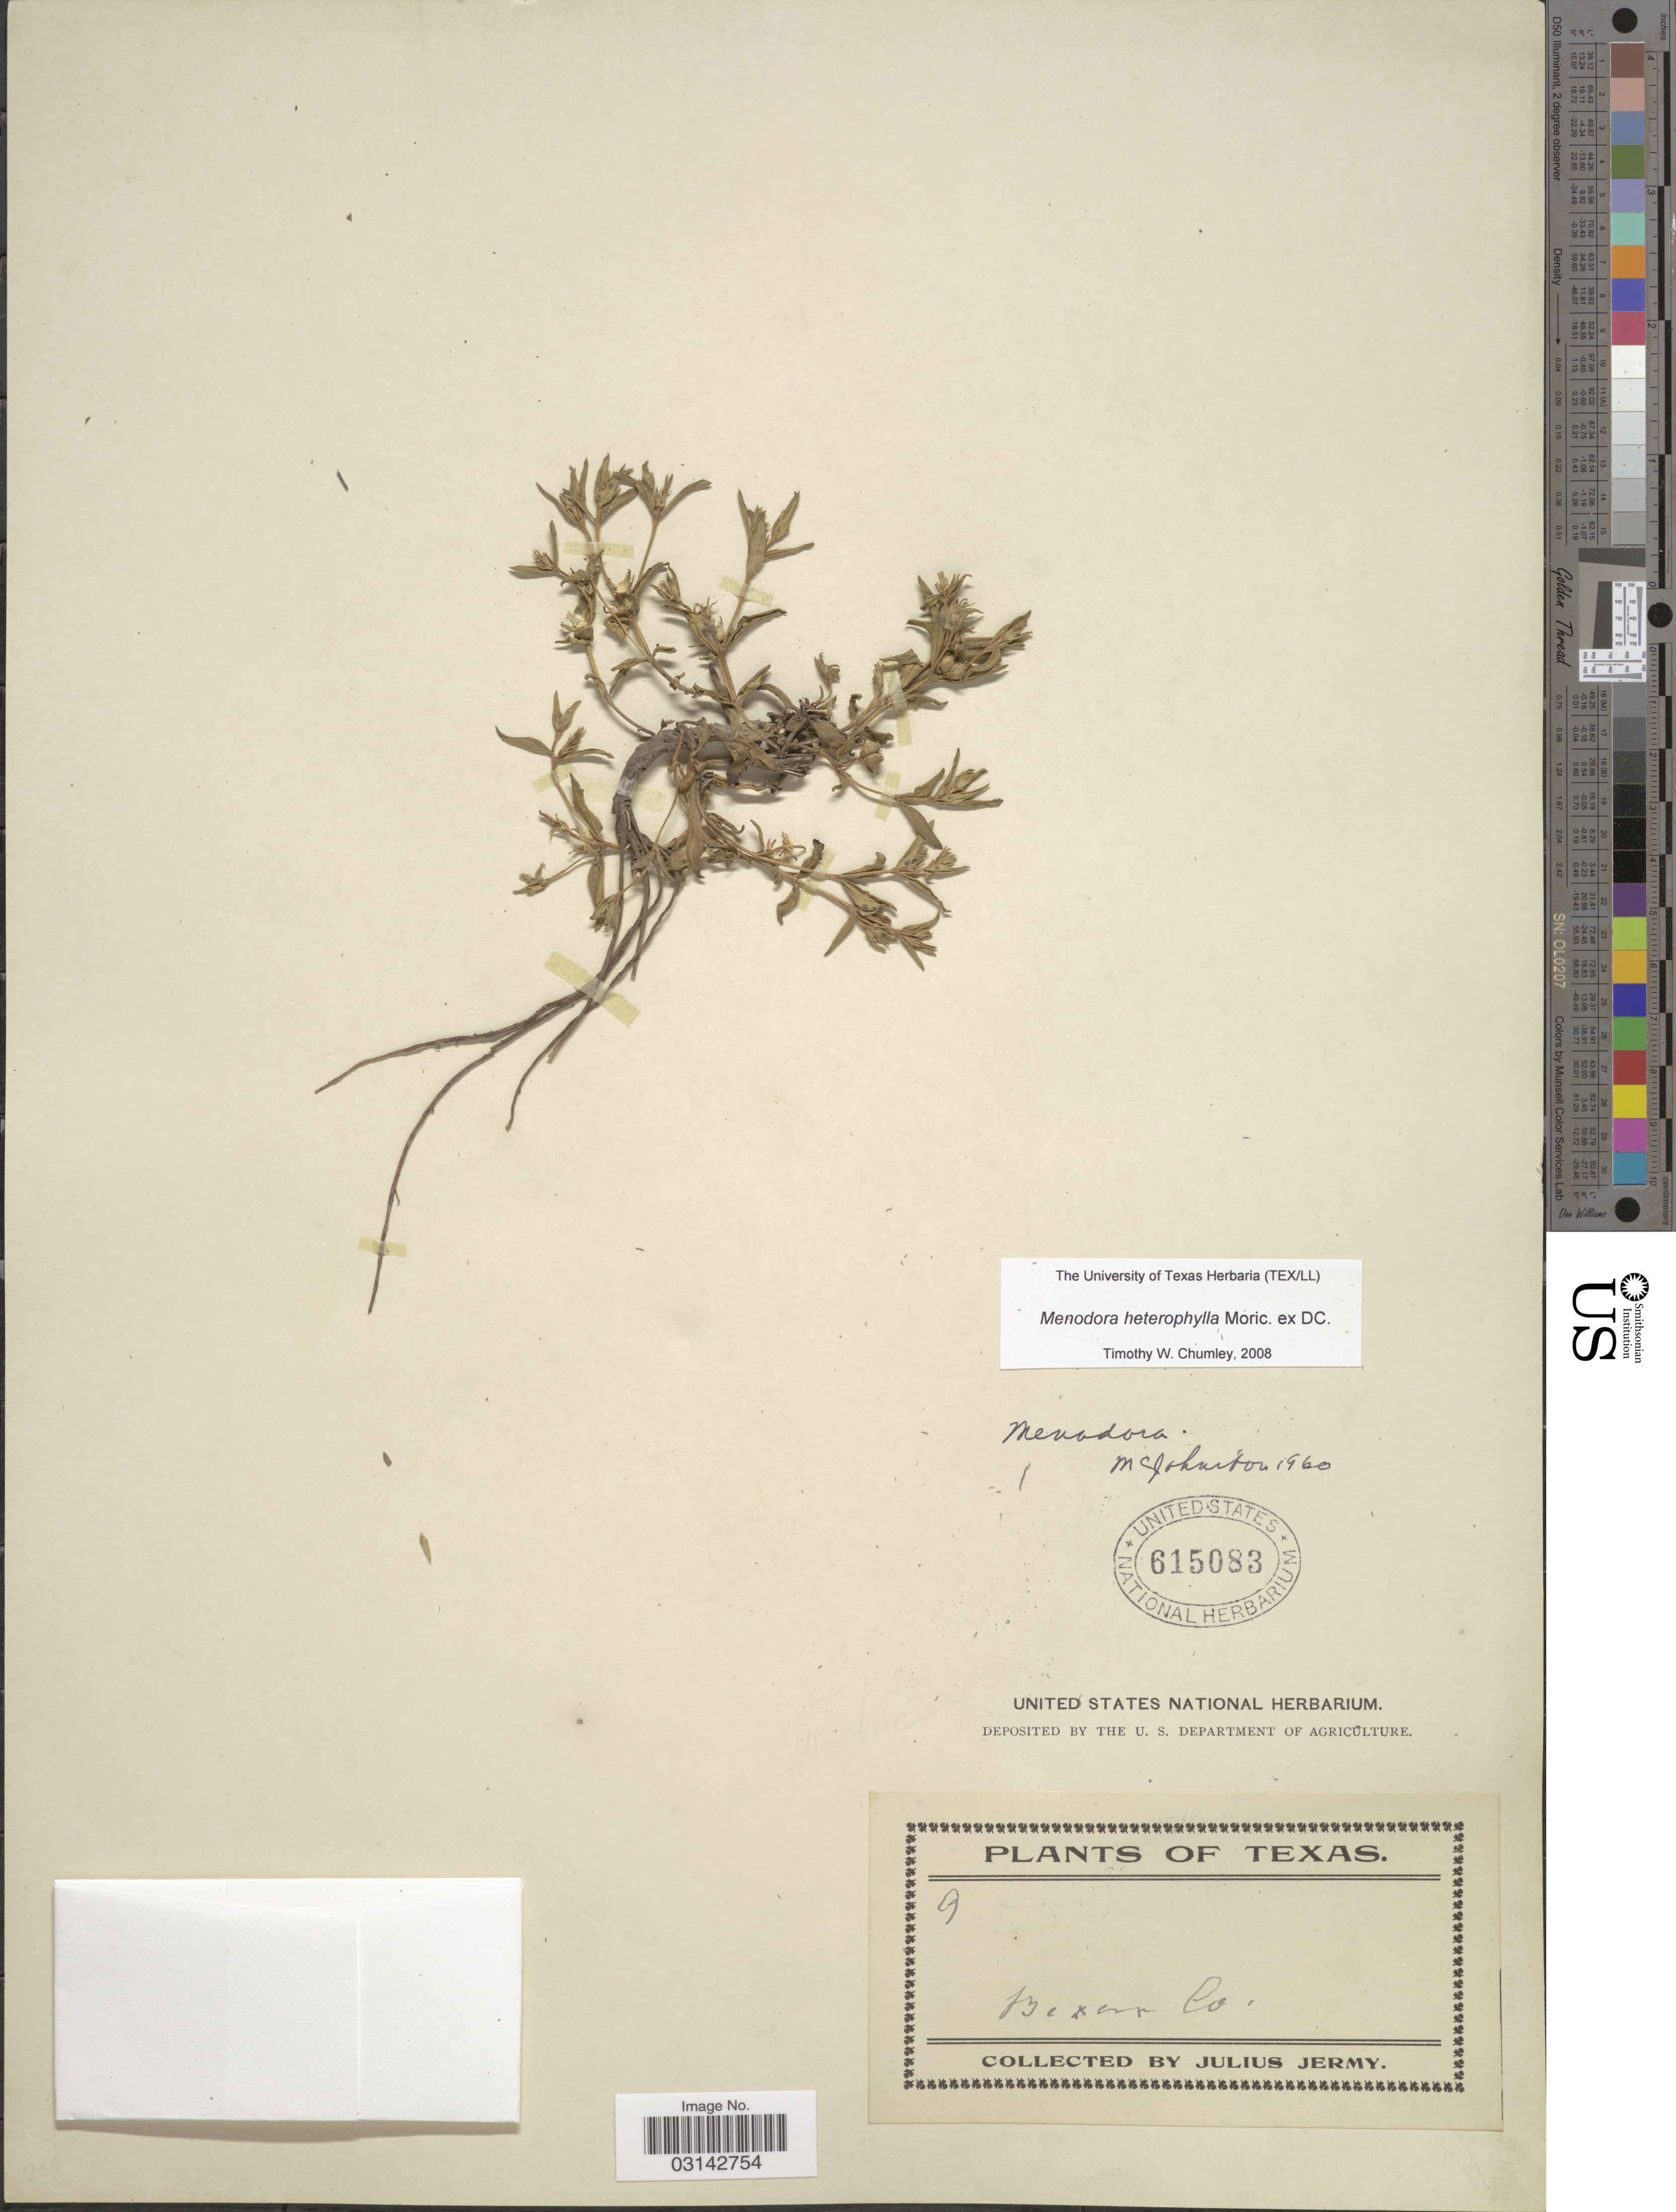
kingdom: Plantae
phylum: Tracheophyta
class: Magnoliopsida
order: Lamiales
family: Oleaceae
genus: Menodora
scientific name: Menodora heterophylla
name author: Moric. ex A. DC.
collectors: J. Jermy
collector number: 9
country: United States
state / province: Texas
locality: Bexar Co.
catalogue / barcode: US 615083